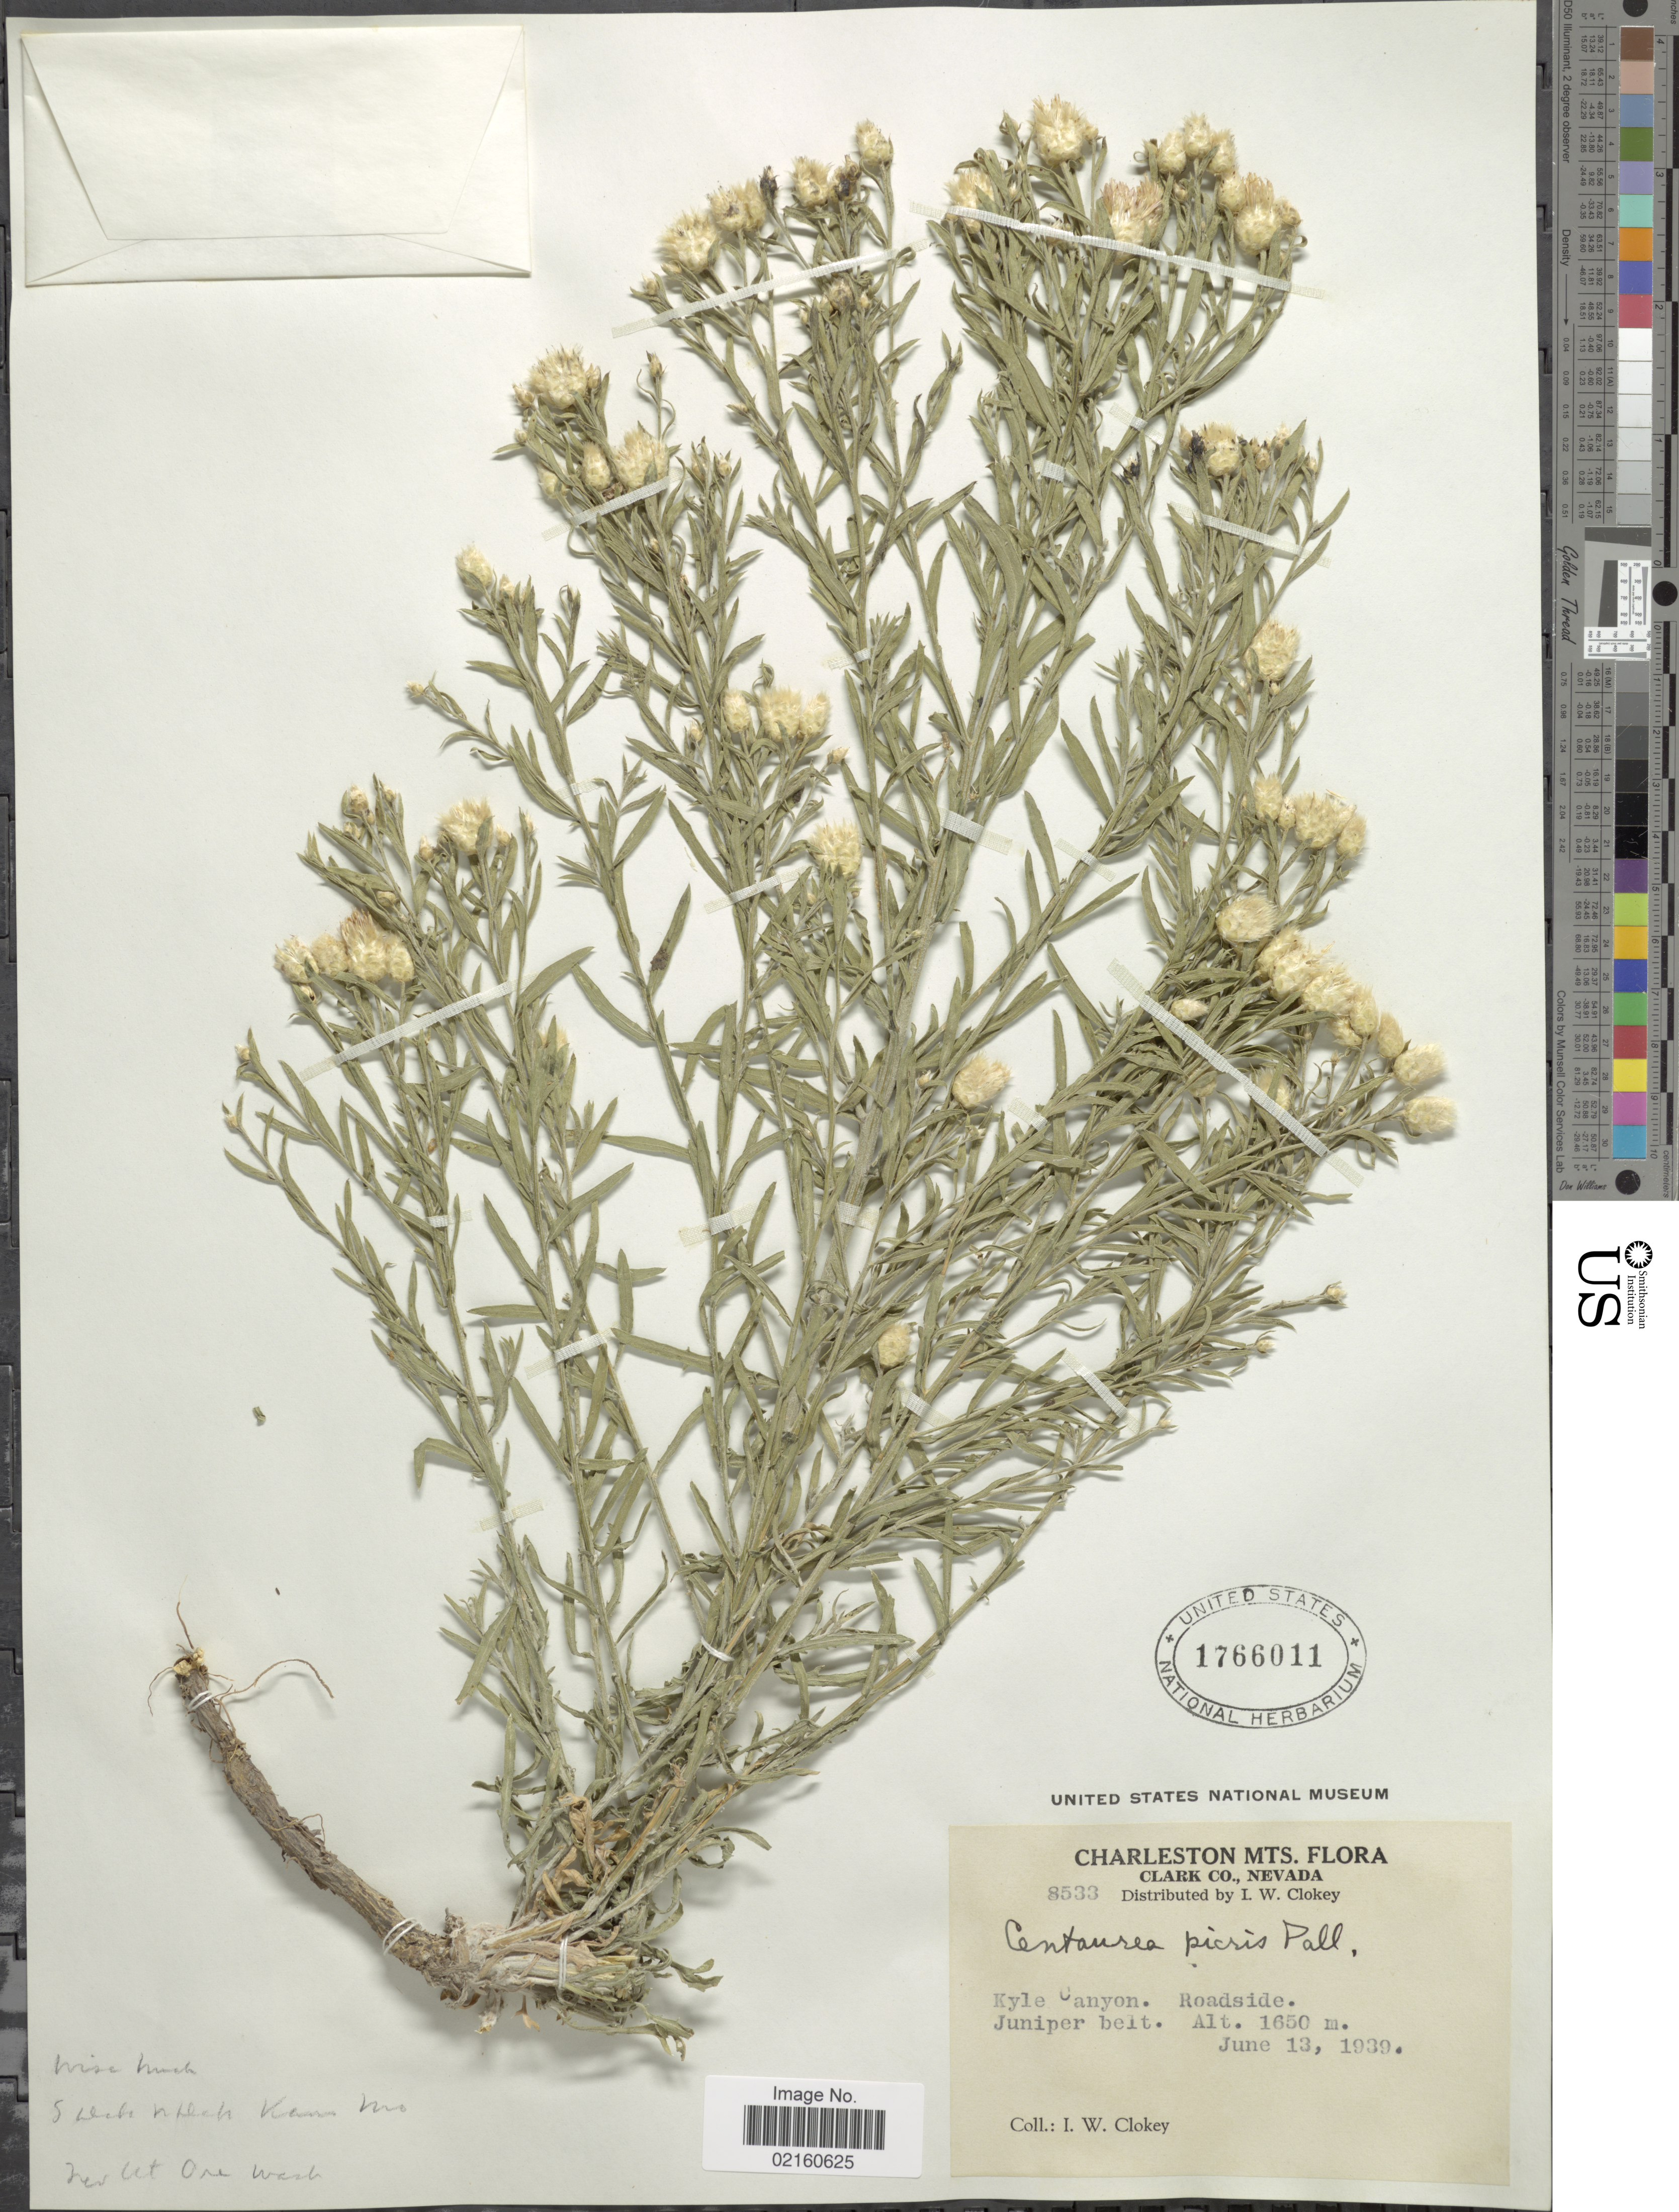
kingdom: Plantae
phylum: Tracheophyta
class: Magnoliopsida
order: Asterales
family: Asteraceae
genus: Rhaponticum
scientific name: Rhaponticum repens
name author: (L.) Hidalgo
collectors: I. W. Clokey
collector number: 8533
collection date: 1939-06-13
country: United States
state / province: Nevada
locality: Charleston Mts., Clark Co., Kyle Canyon, Juniper belt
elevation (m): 1650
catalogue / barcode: US 1766011